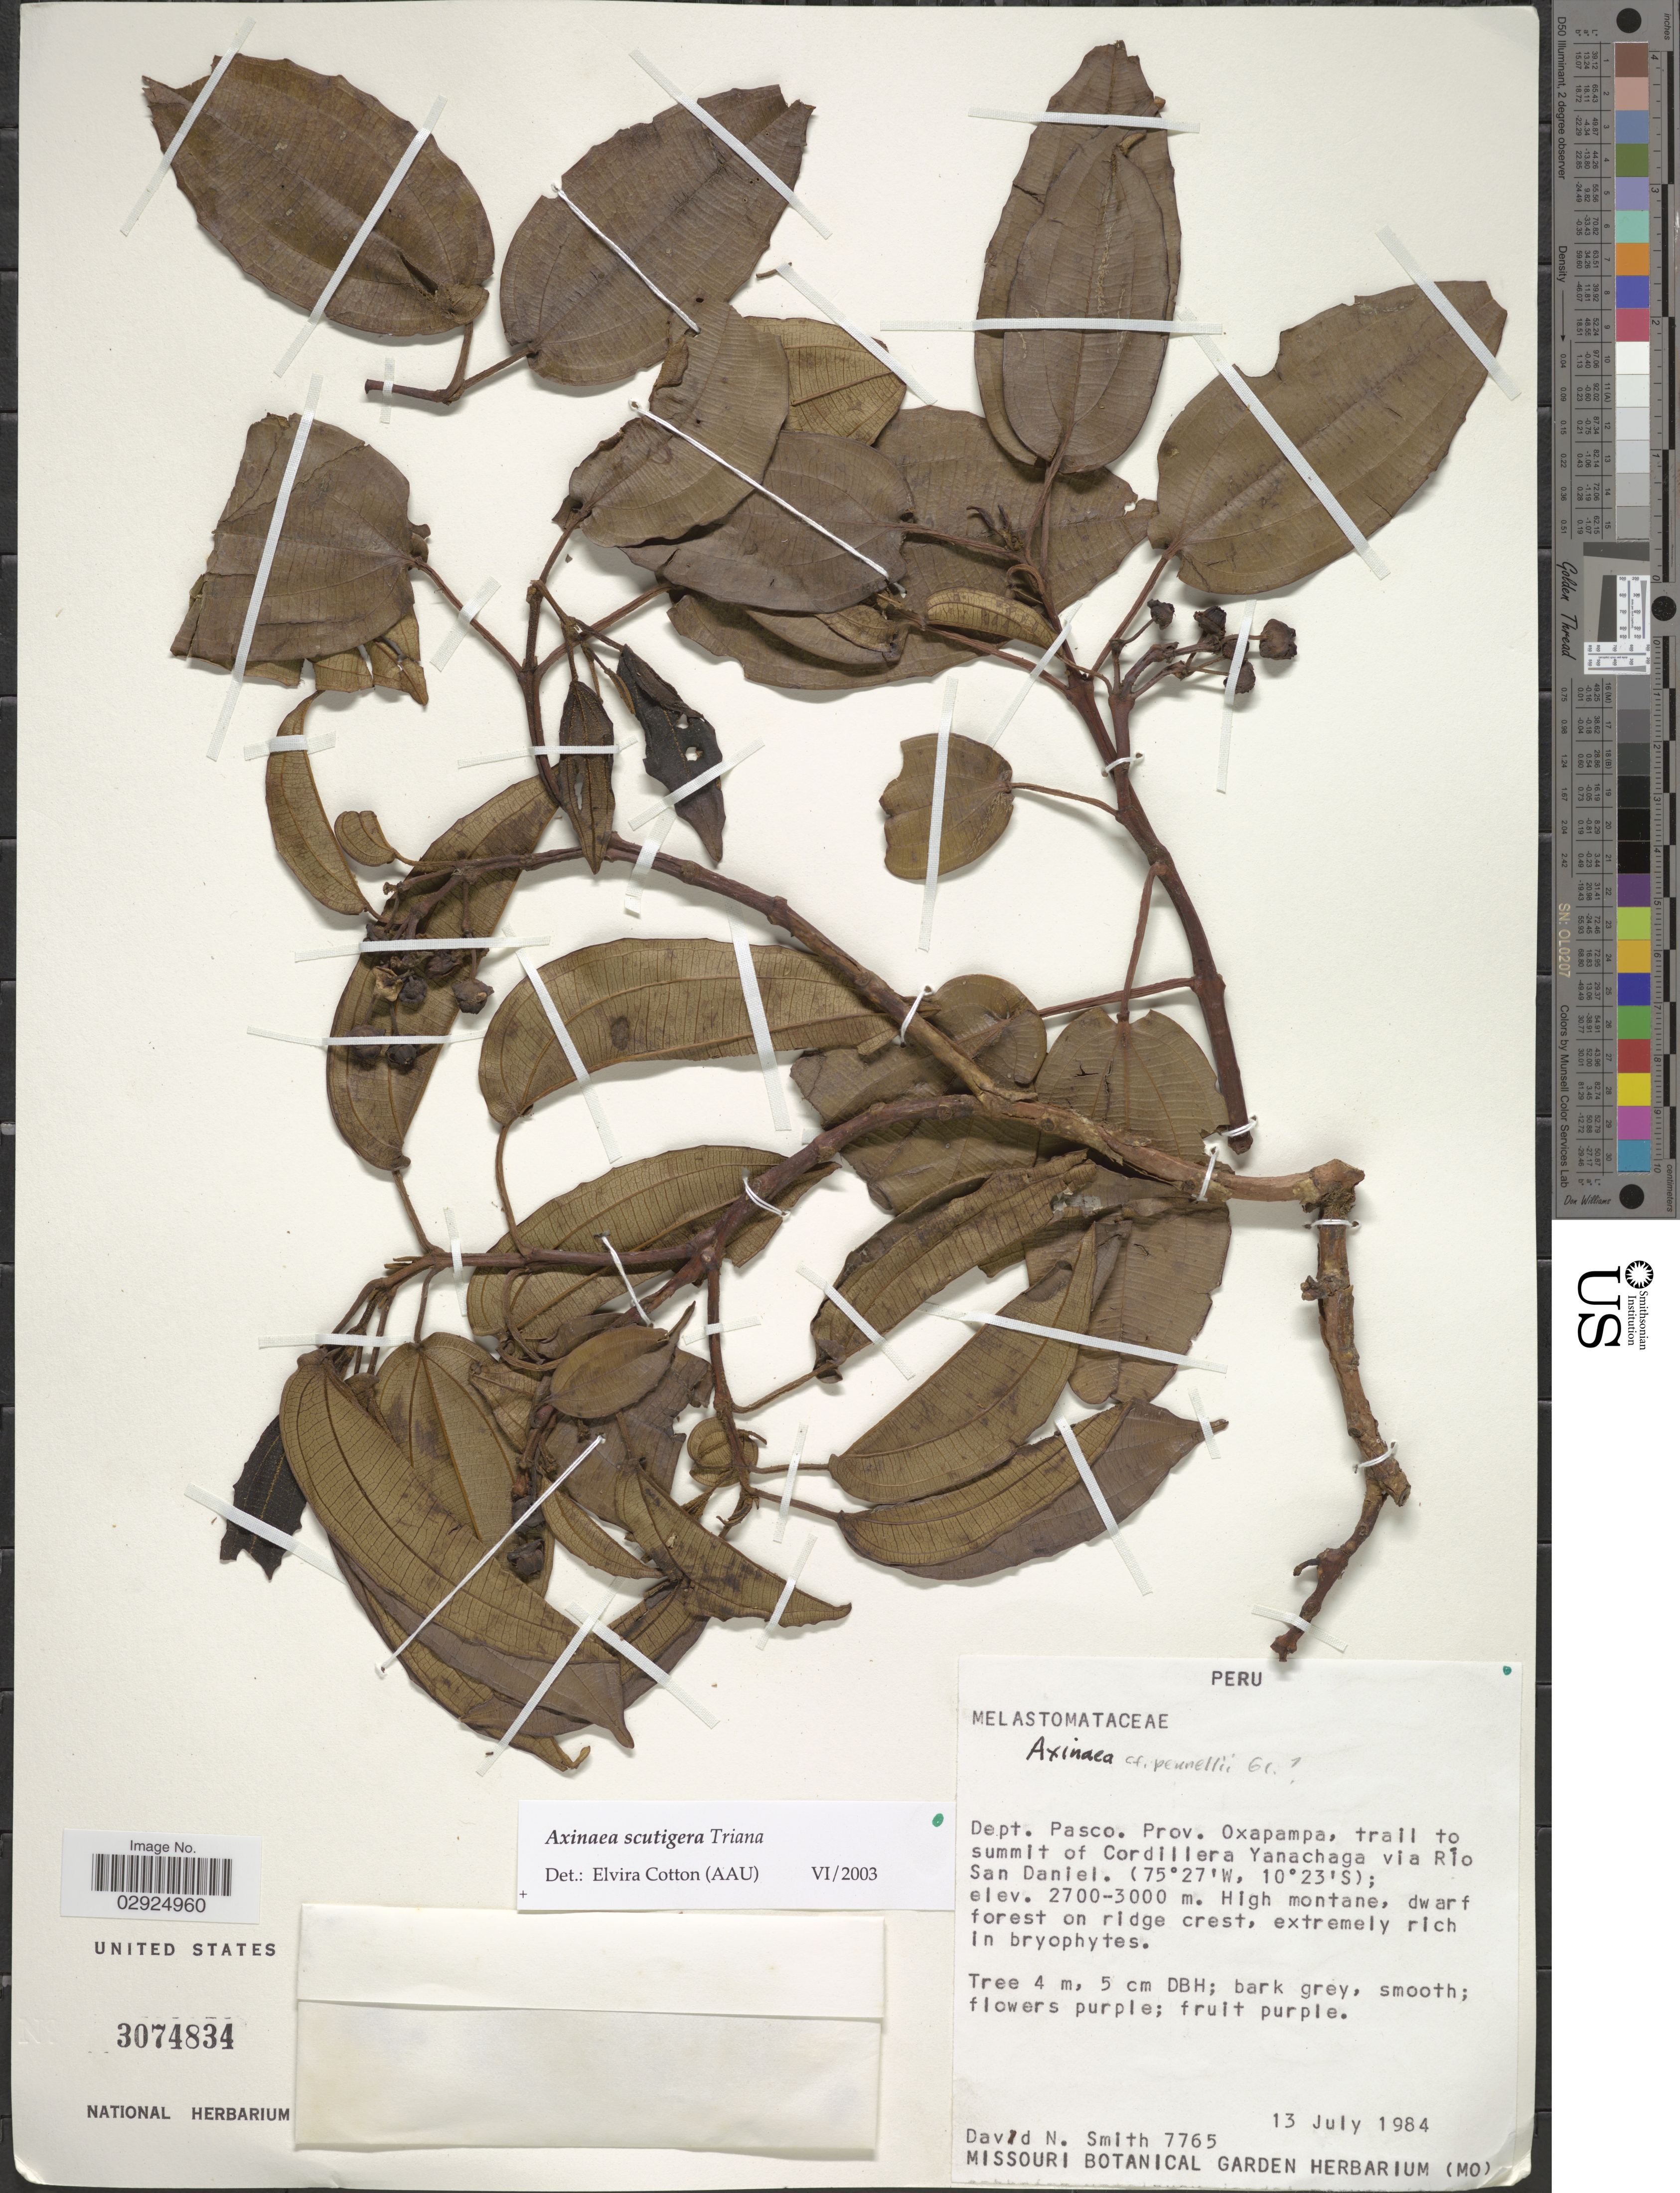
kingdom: Plantae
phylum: Tracheophyta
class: Magnoliopsida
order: Myrtales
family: Melastomataceae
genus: Axinaea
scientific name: Axinaea scutigera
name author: Triana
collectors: D. Smith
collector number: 7765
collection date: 1984-07-13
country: Peru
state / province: Pasco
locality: Dept. Pasco, Prov. Oxapampa, trail to summit of Cordillera Yanachaga via Río San Daniel.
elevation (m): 2700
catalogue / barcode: US 3074834